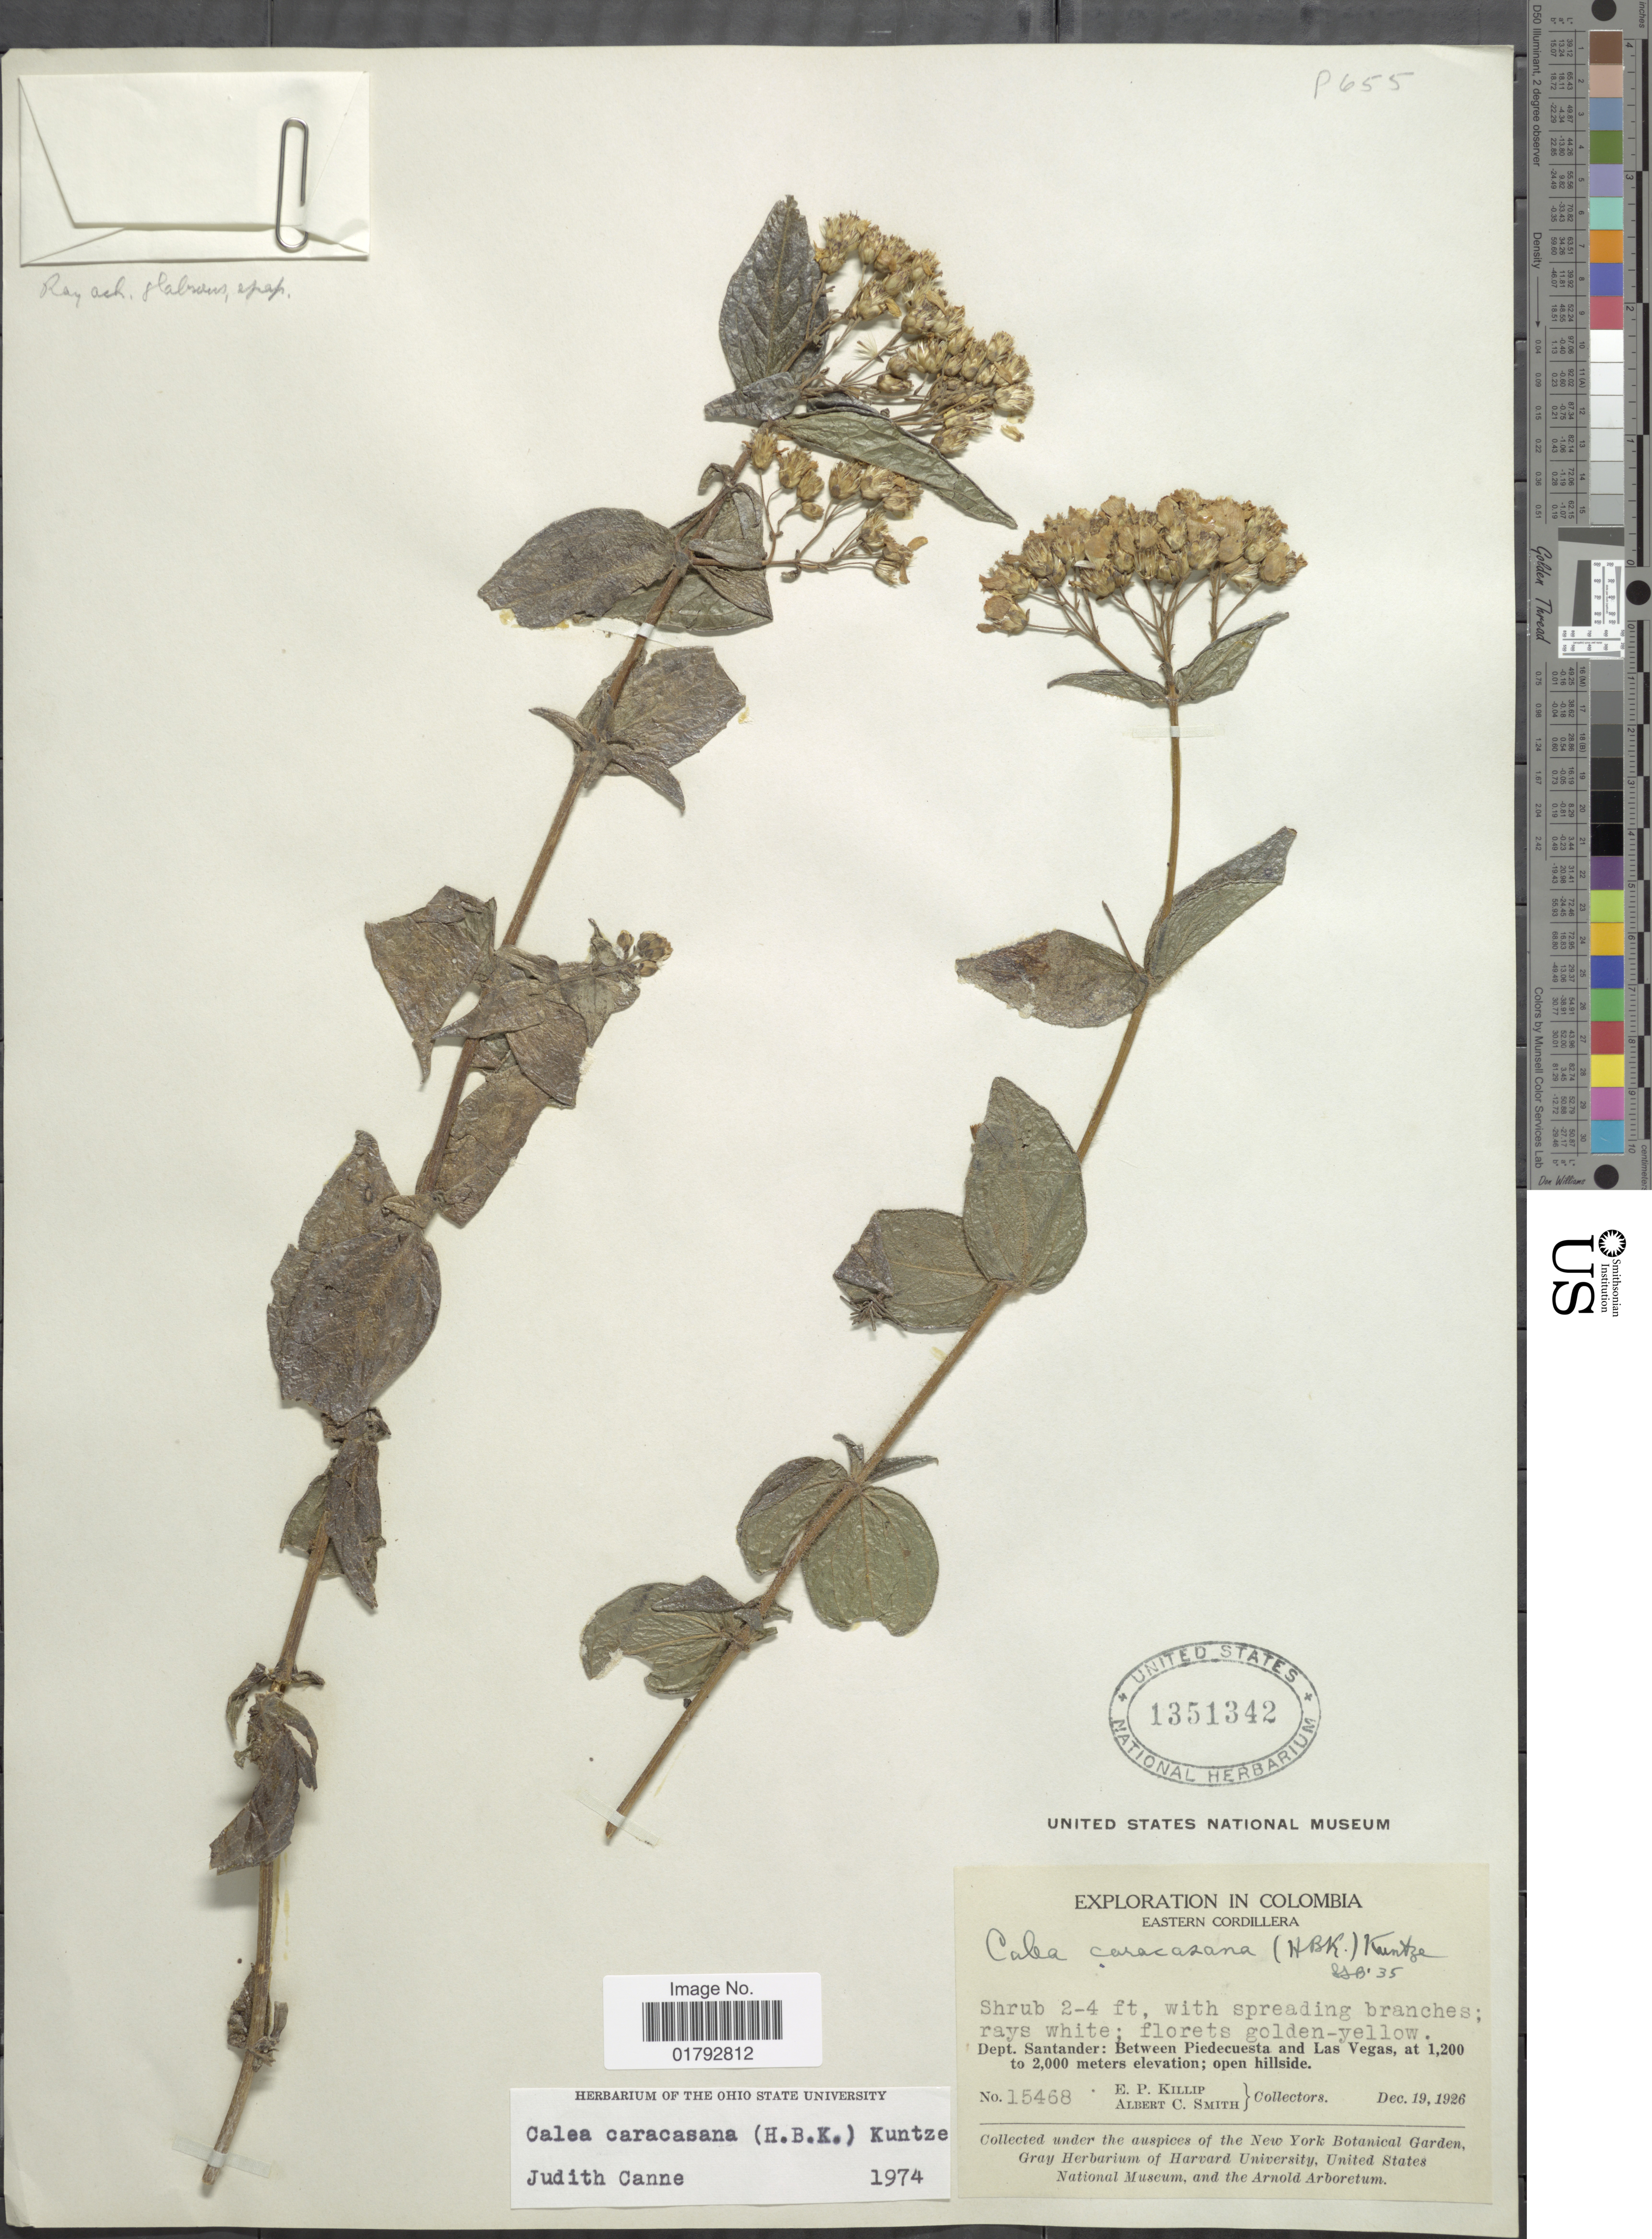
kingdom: Plantae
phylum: Tracheophyta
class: Magnoliopsida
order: Asterales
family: Asteraceae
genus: Alloispermum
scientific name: Alloispermum caracasanum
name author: (Kunth) H. Rob.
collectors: E. P. Killip & A. C. Smith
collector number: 15468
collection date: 1926-12-19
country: Colombia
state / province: Santander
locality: Dept. Santander: Between Piedecuesta and Las Vegas.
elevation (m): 1200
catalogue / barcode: US 1351342